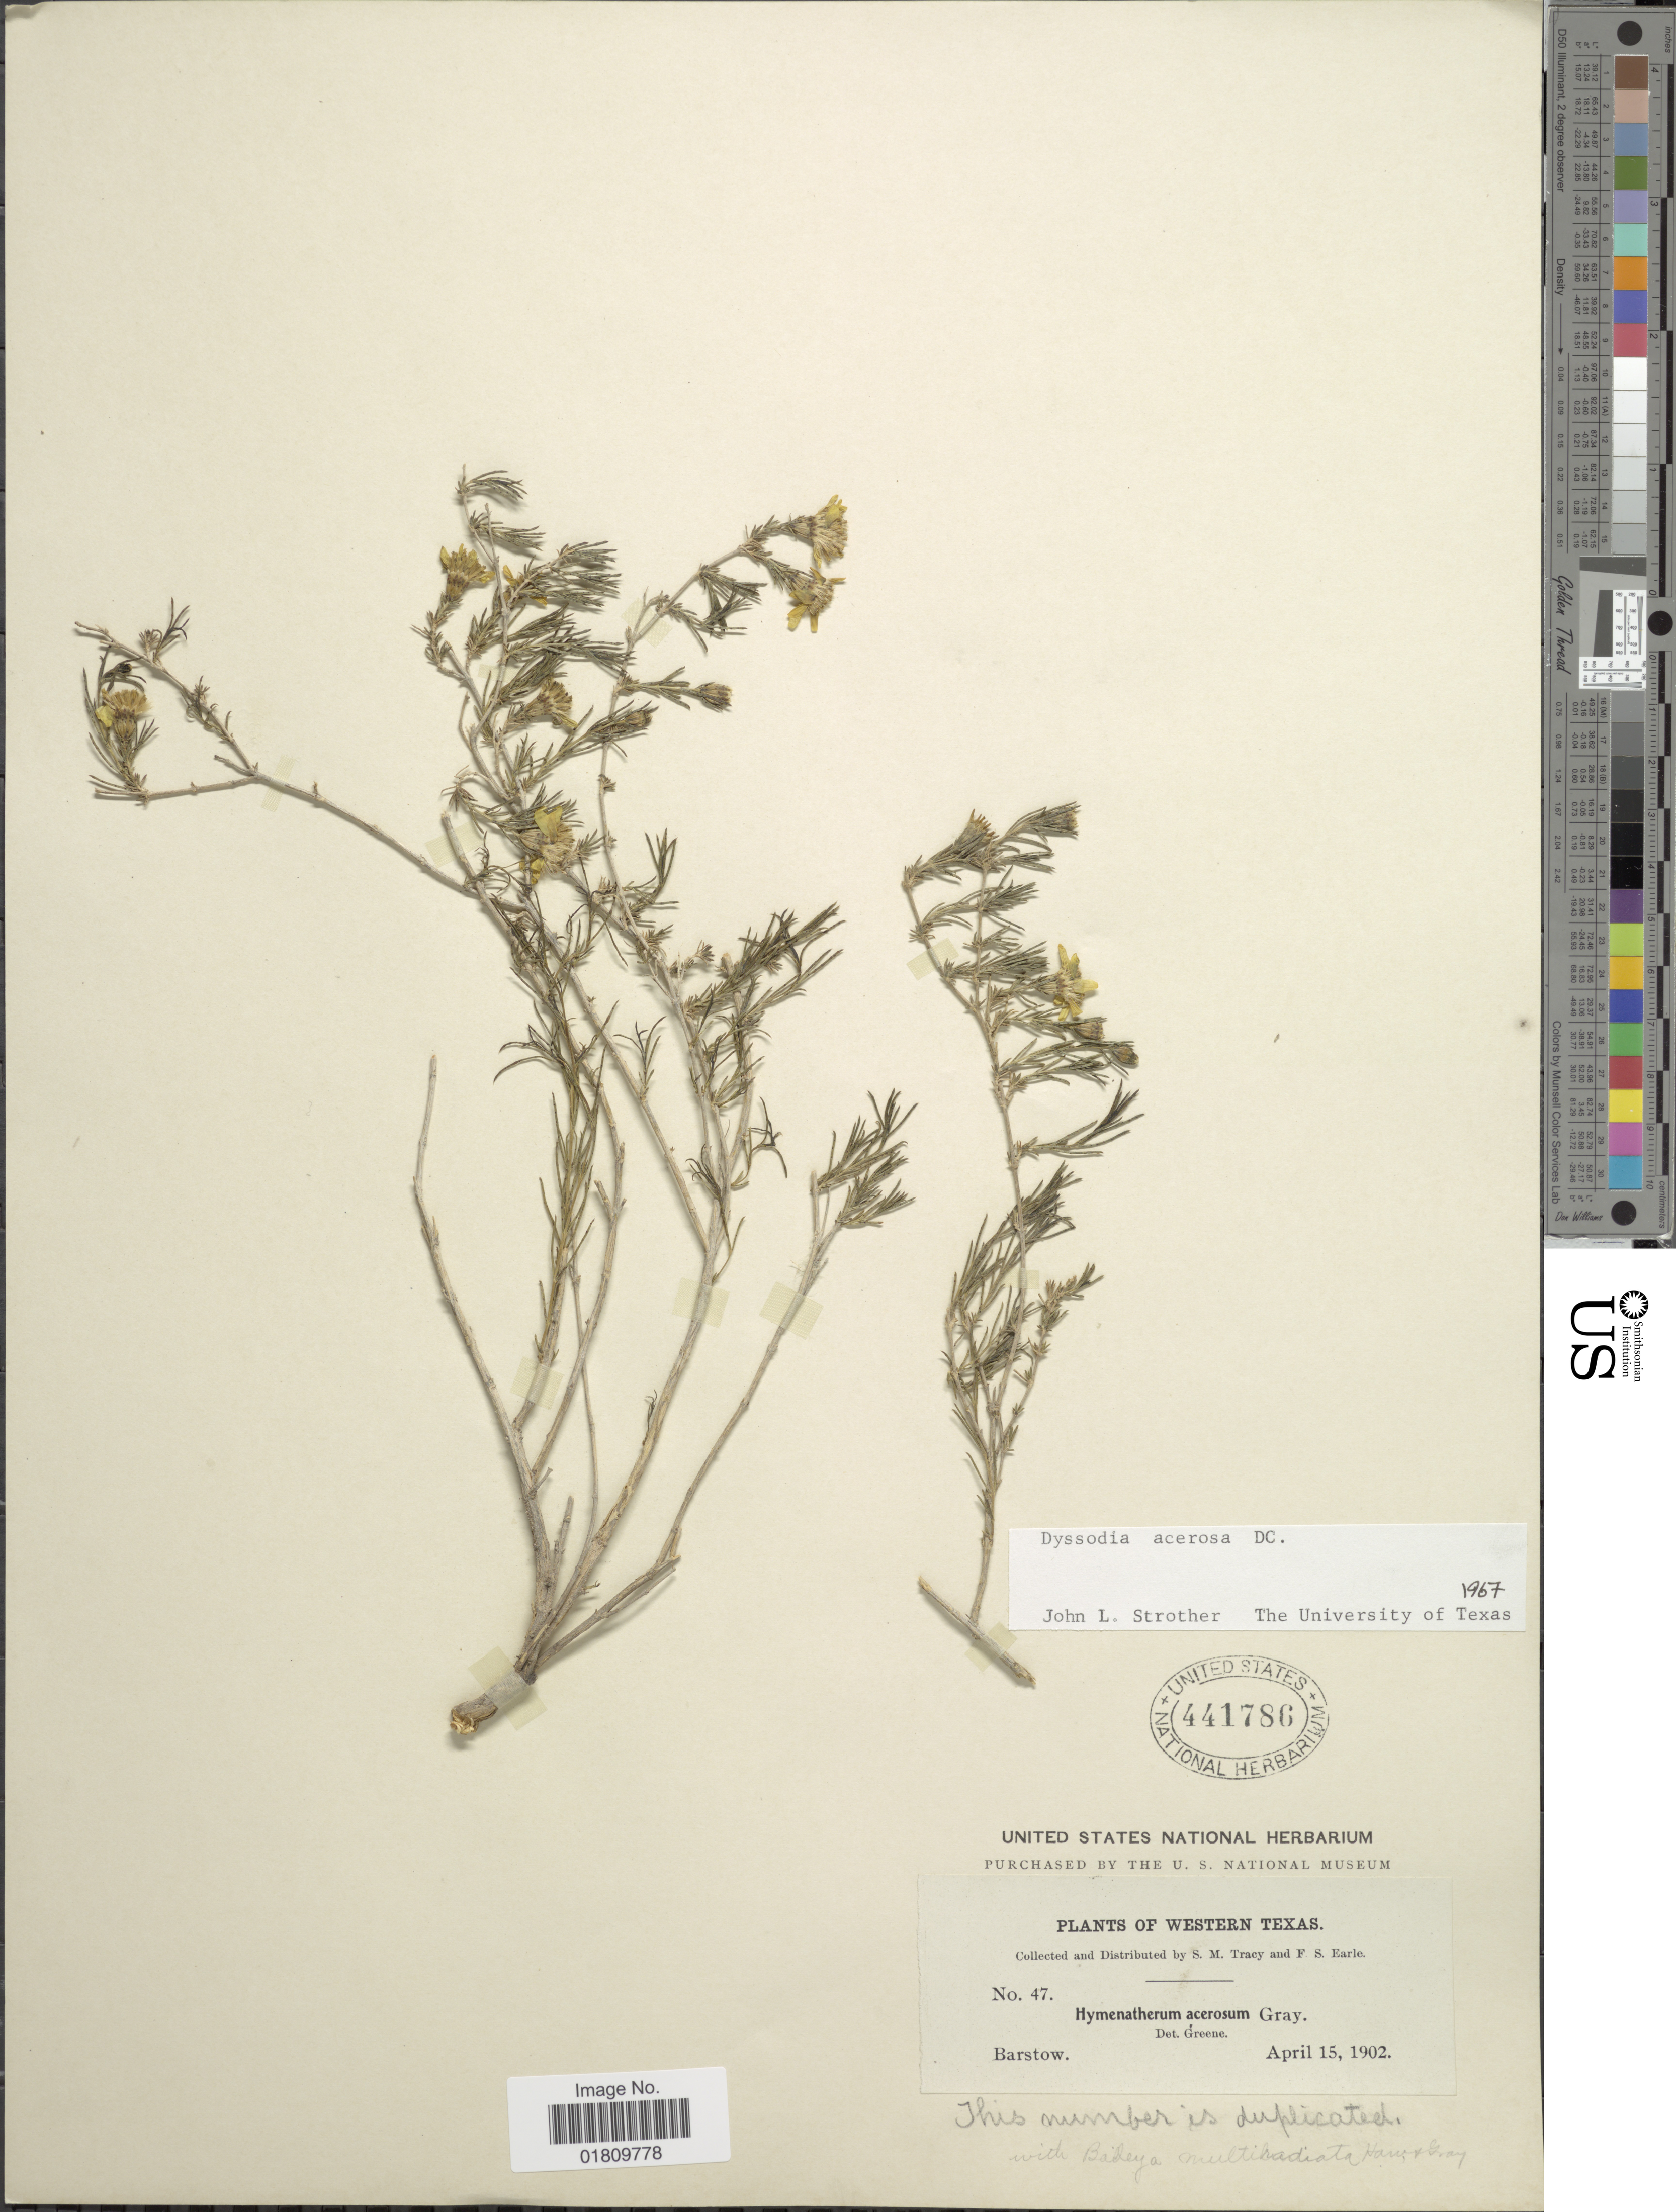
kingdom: Plantae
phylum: Tracheophyta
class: Magnoliopsida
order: Asterales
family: Asteraceae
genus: Thymophylla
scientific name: Thymophylla acerosa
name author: (DC.) Strother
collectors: S. M. Tracy & F. S. Earle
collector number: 47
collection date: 1902-04-15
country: United States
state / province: Texas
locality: Western Texas, Barstow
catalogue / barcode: US 441786